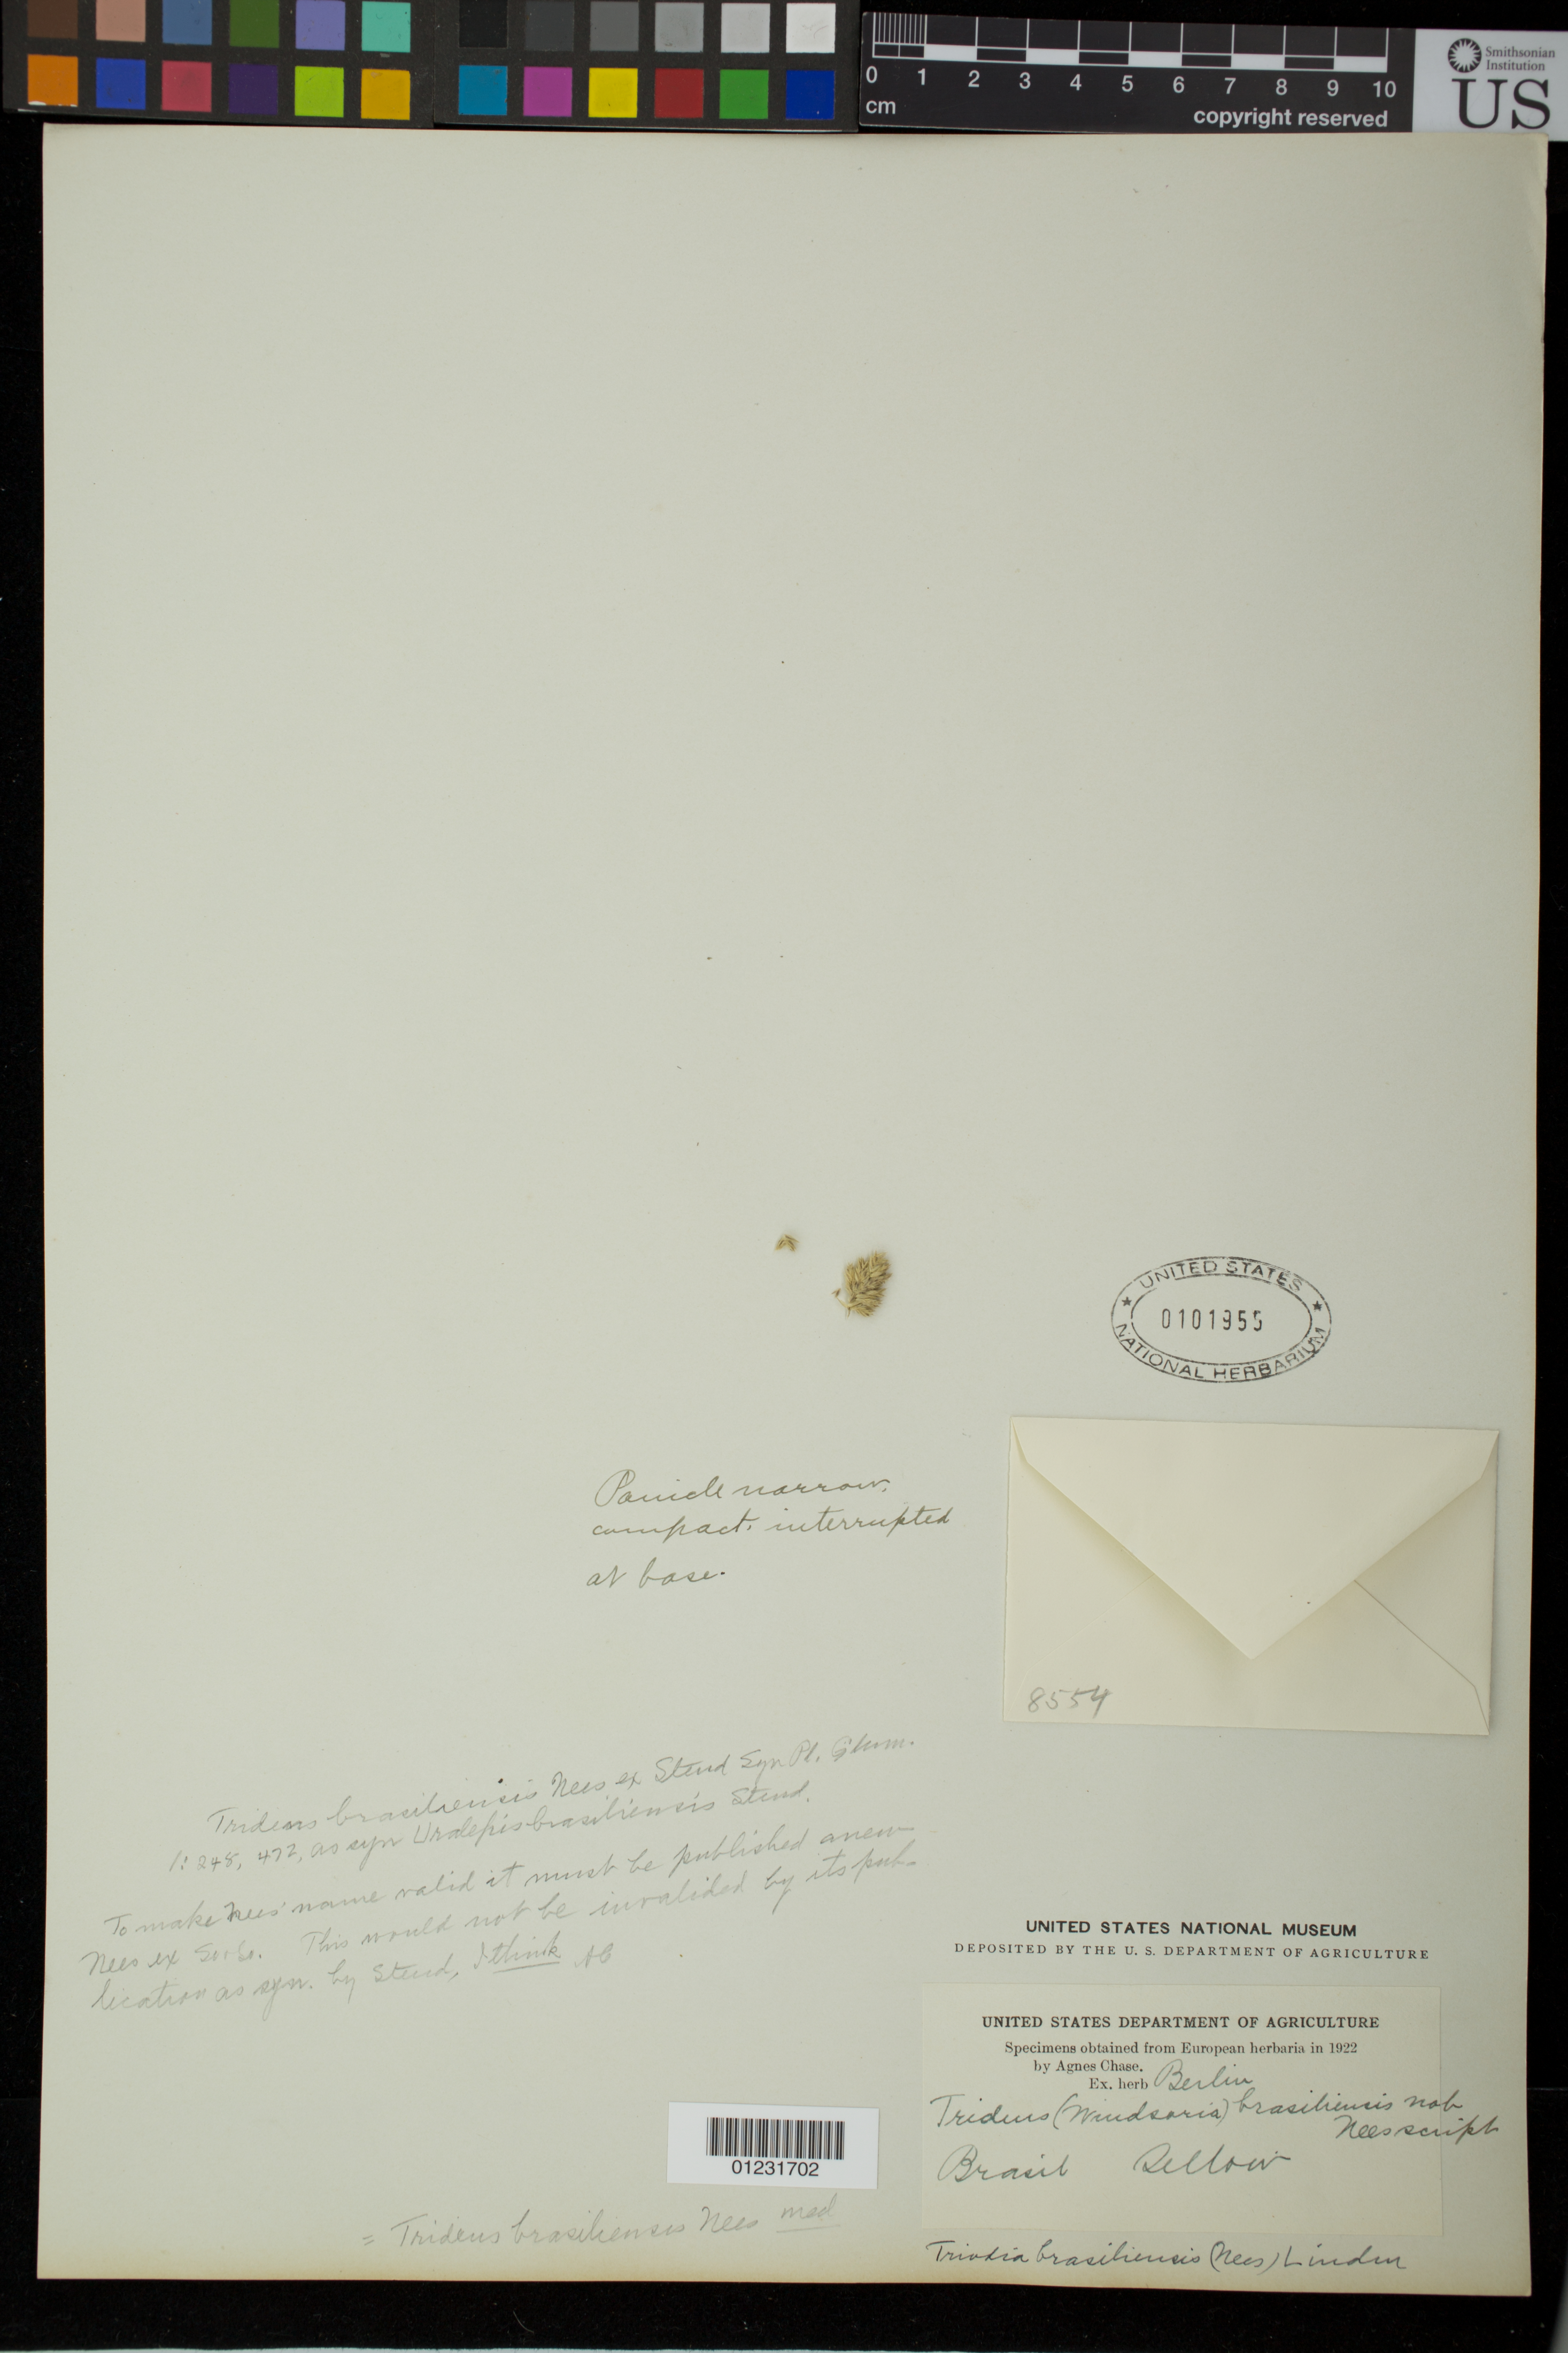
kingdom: Plantae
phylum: Tracheophyta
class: Liliopsida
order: Poales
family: Poaceae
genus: Uralepis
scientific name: Uralepis brasiliensis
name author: Nees ex Steud.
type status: Type Collection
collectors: F. Sello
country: Brazil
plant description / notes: Fragmentary material of type specimen ex herb. Berlin.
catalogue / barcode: US 101955